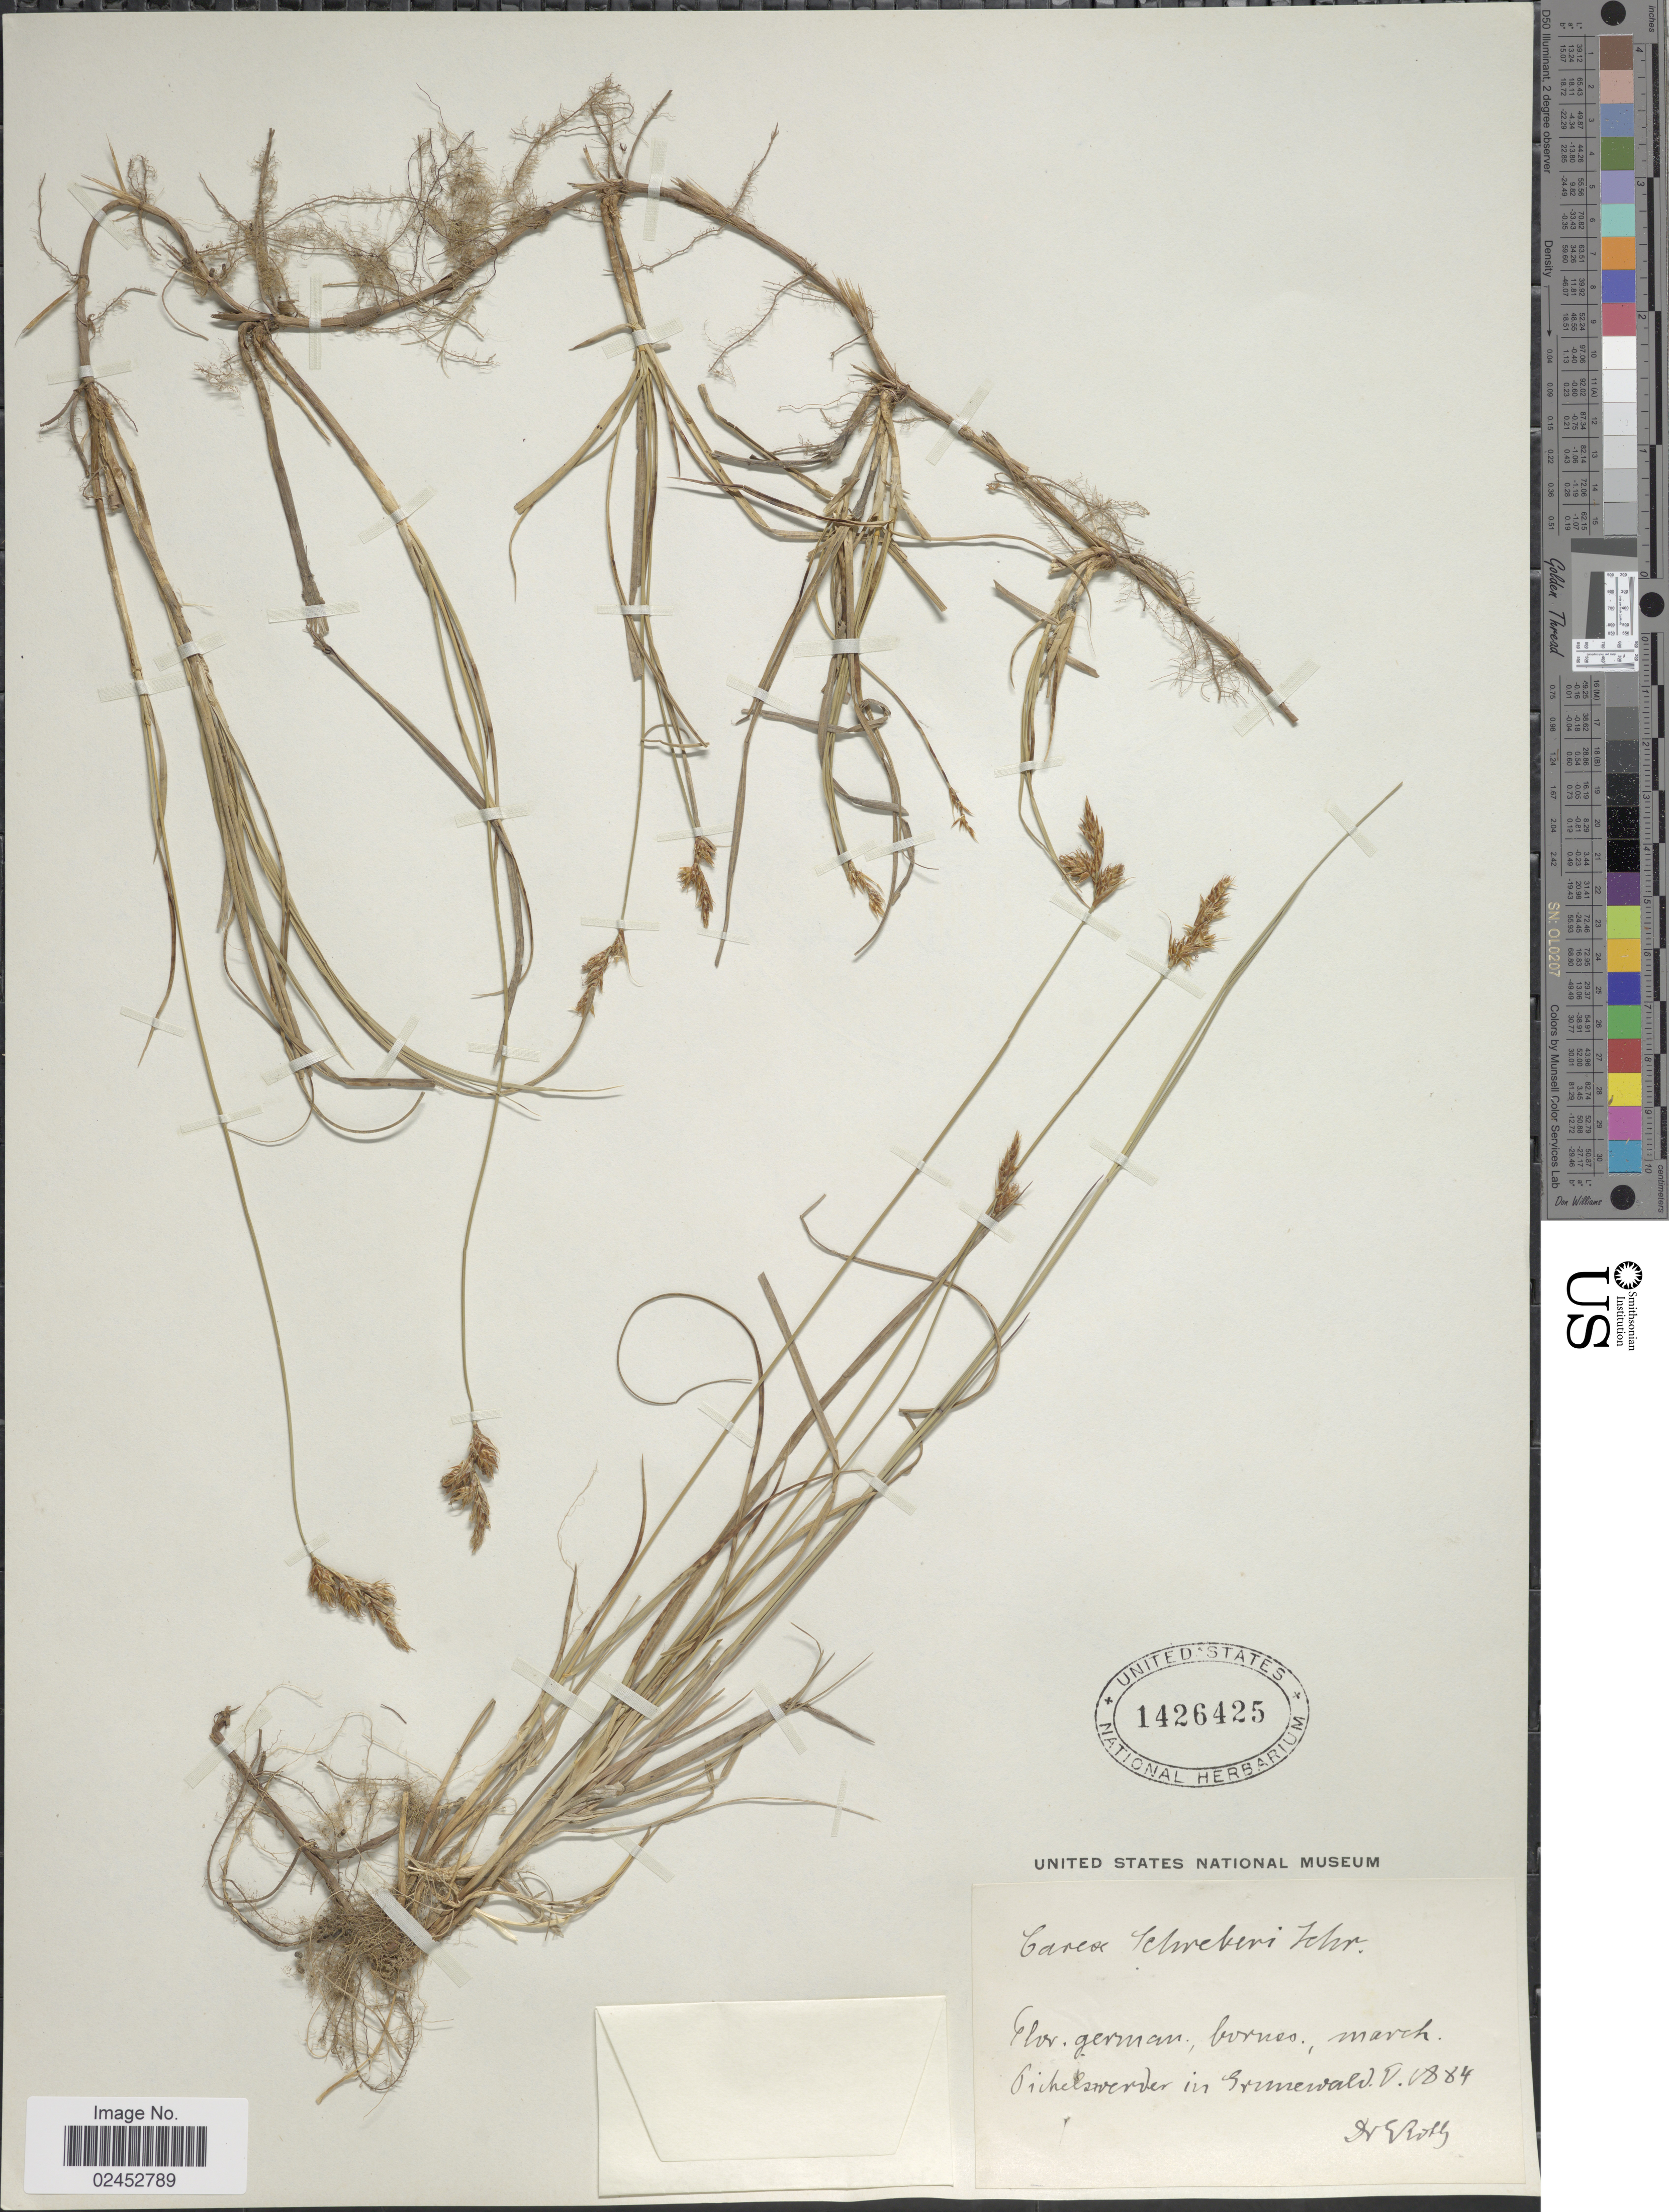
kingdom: Plantae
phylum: Tracheophyta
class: Liliopsida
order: Poales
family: Cyperaceae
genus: Carex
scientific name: Carex praecox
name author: Schreb.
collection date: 1884-05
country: Germany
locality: Pichelswerder [interpreted] in Grunewald.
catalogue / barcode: US 1426425